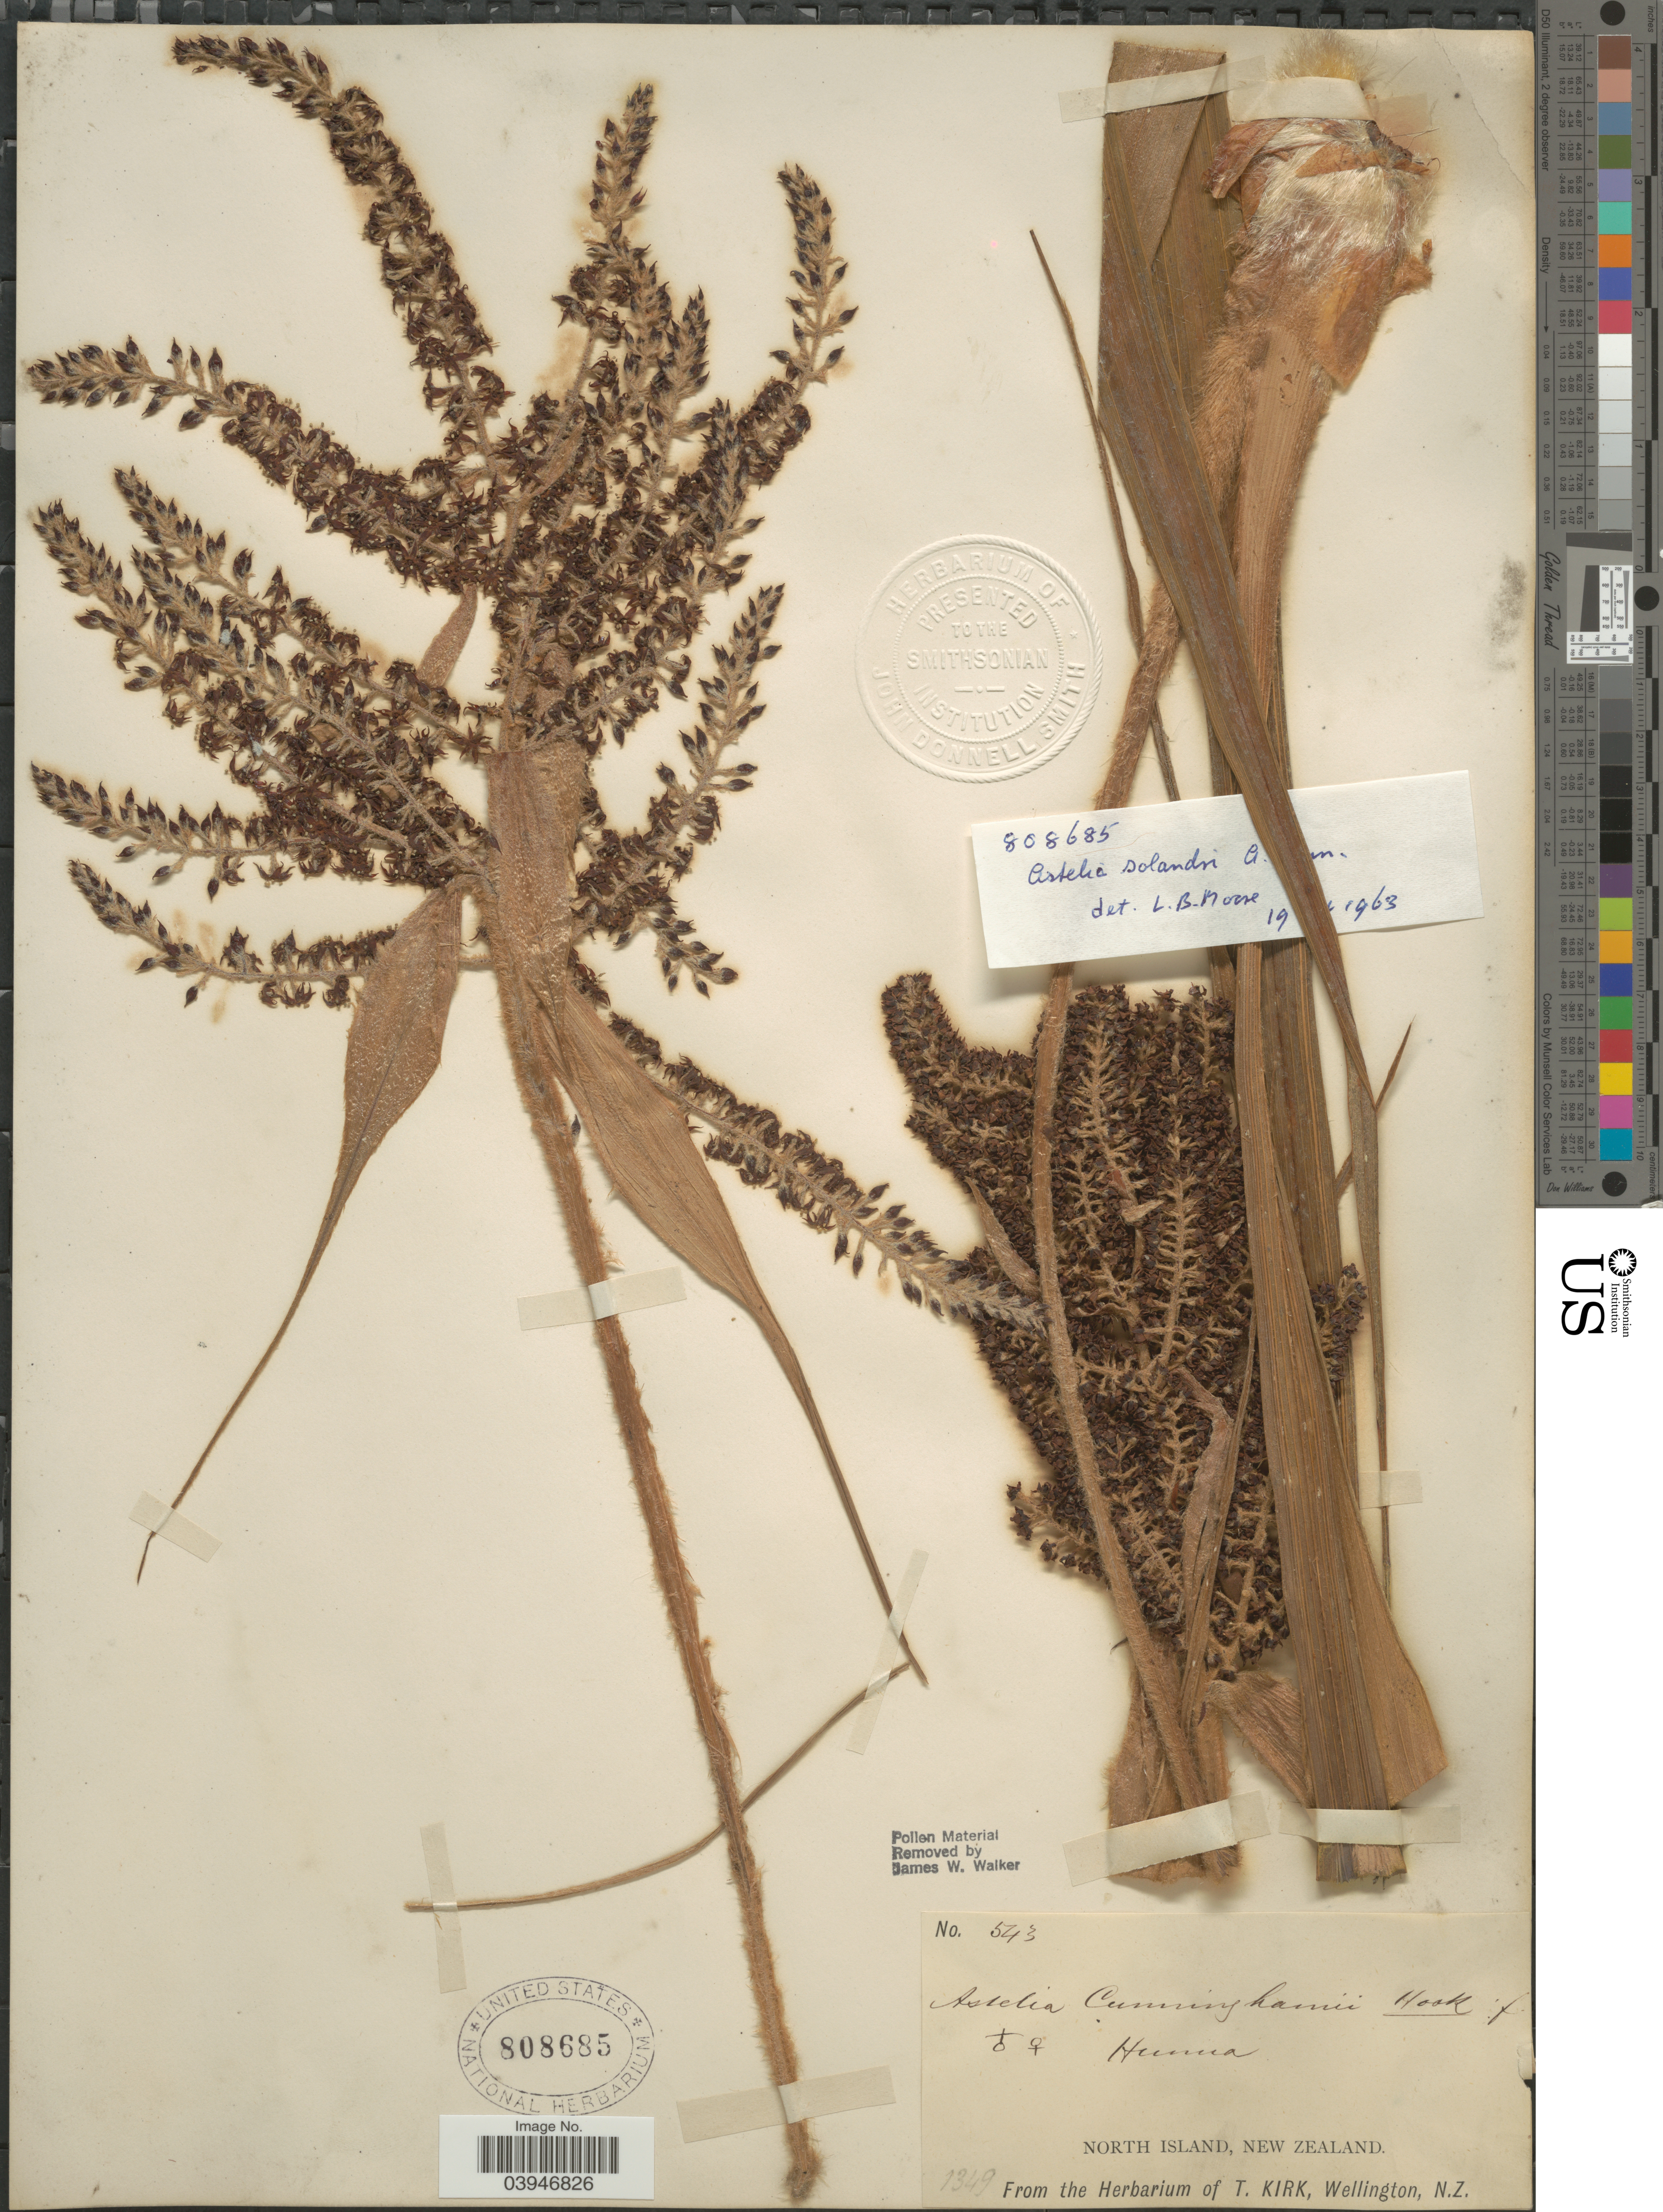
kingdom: Plantae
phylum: Tracheophyta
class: Liliopsida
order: Asparagales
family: Asteliaceae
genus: Astelia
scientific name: Astelia cunninghamii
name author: Hook. f.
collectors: ex herb. T. Kirk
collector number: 543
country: New Zealand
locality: North Island.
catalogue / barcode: US 808685